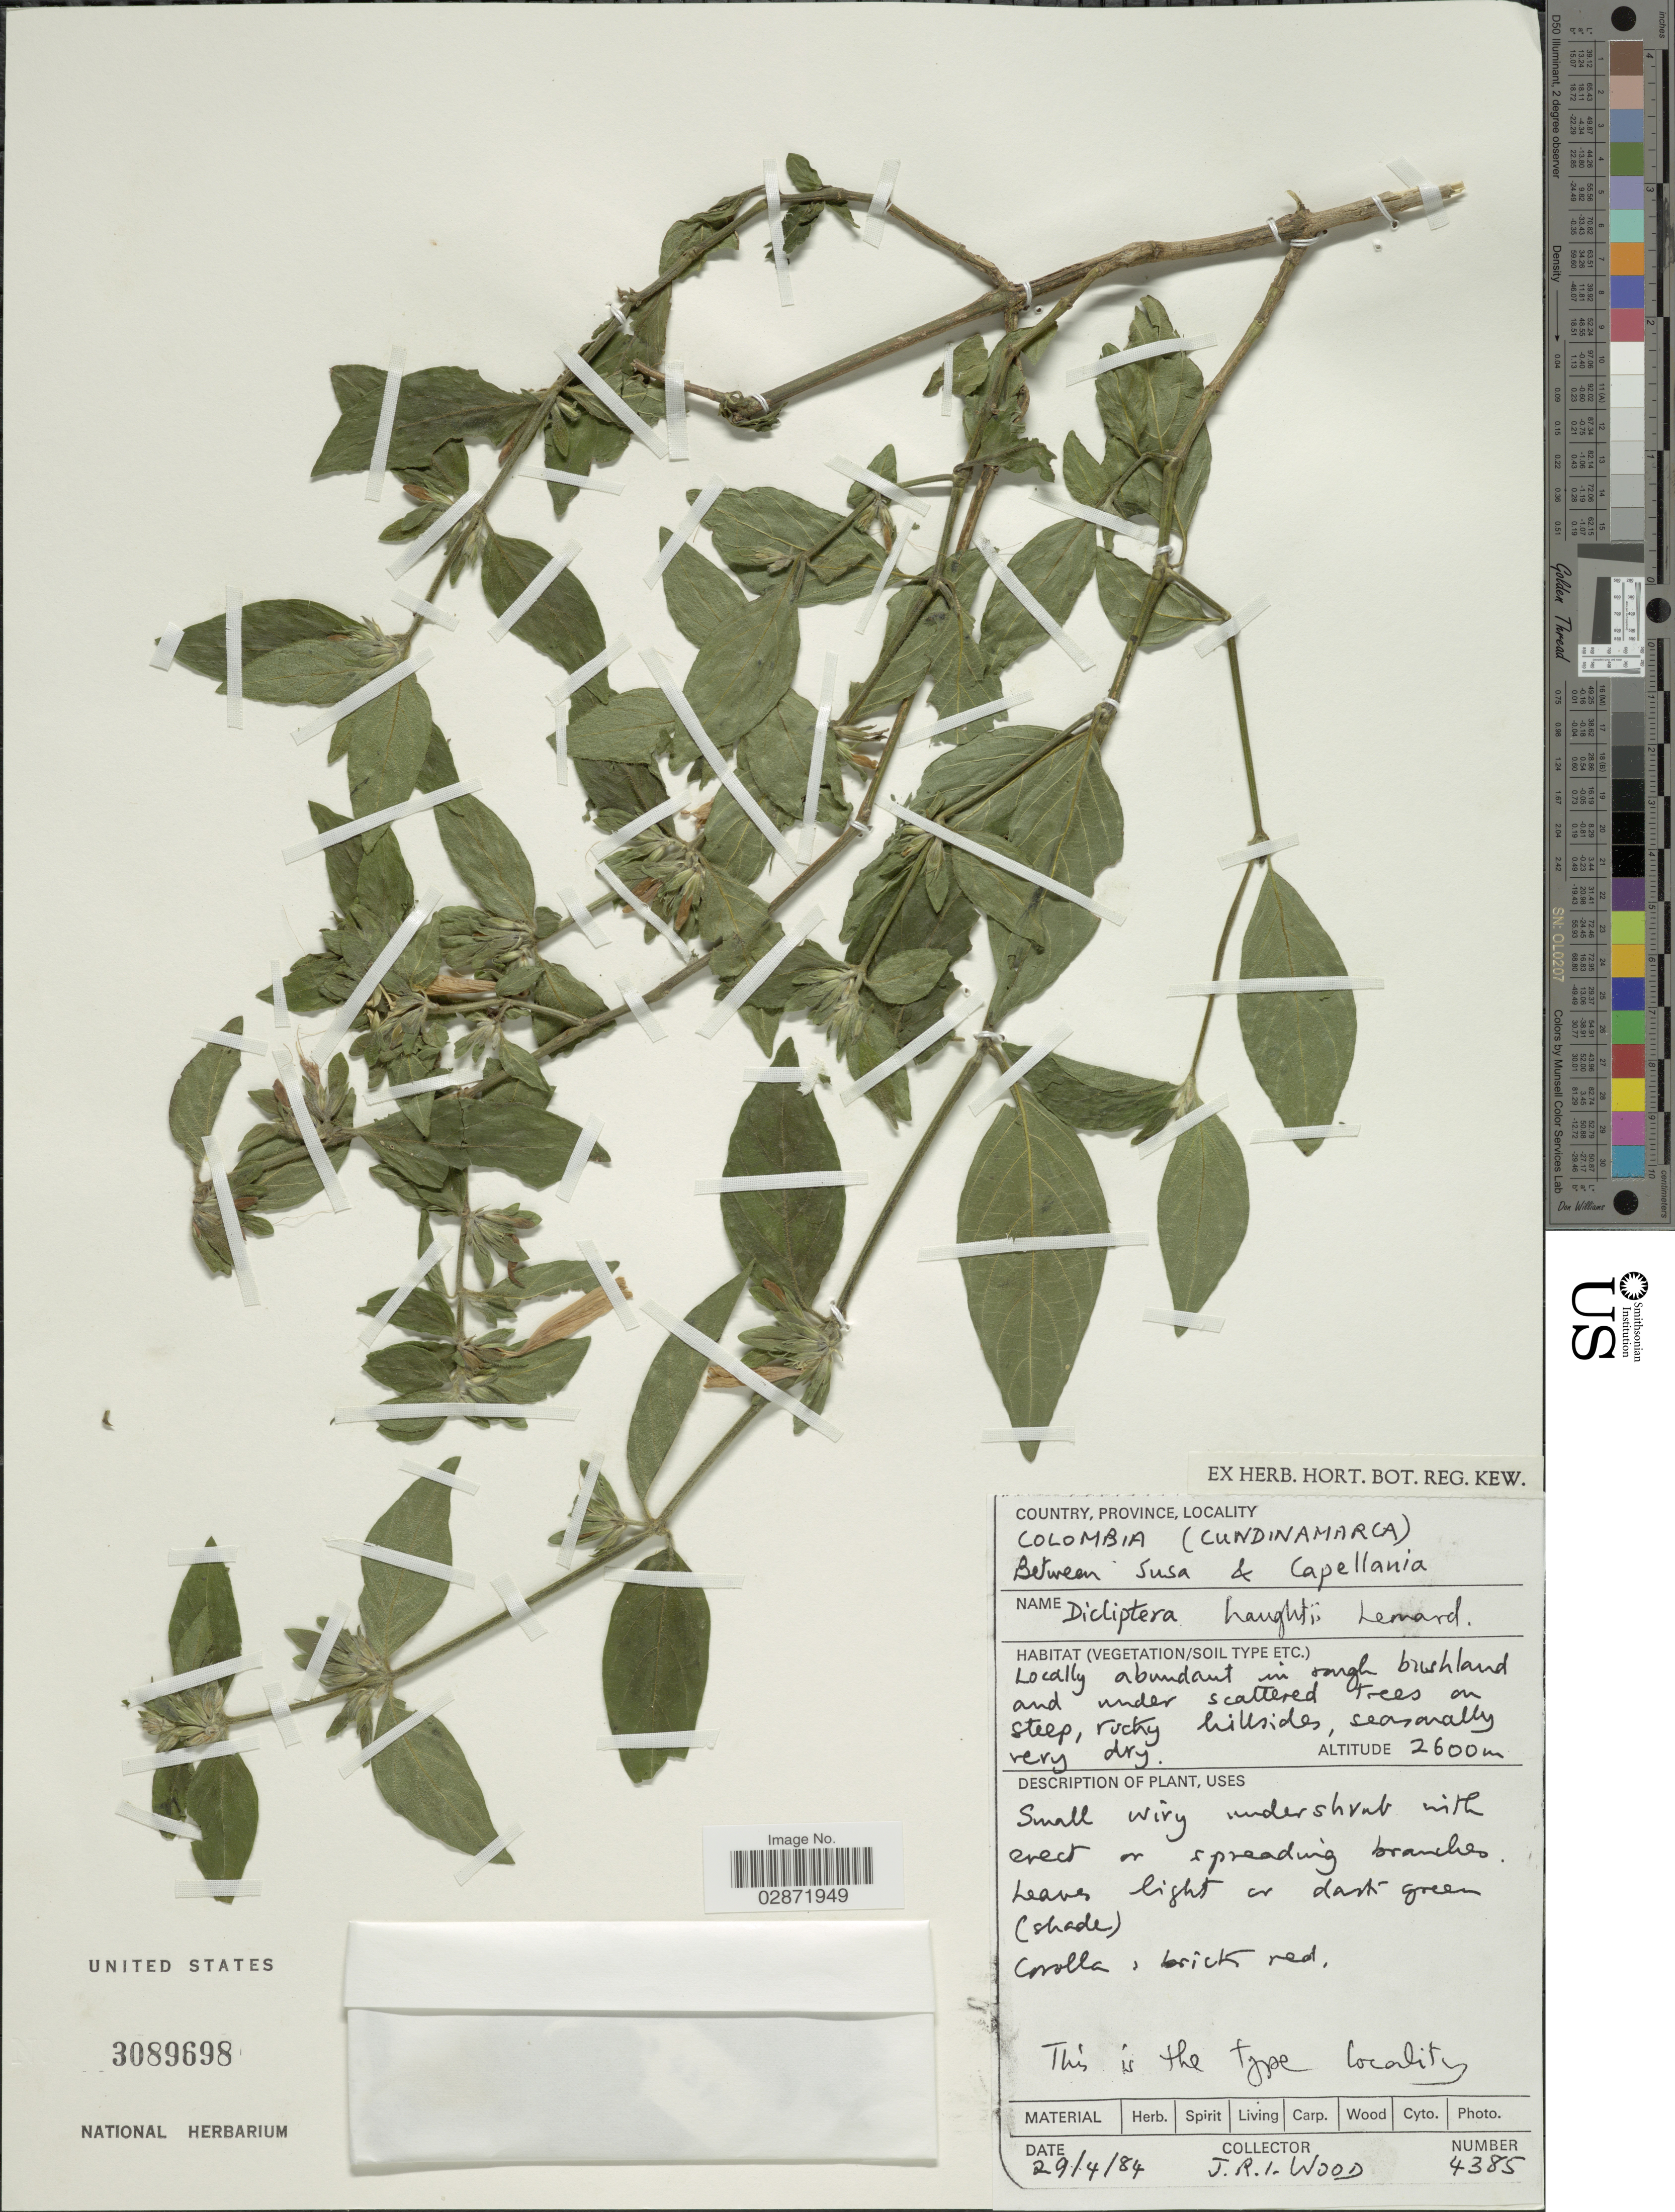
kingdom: Plantae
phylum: Tracheophyta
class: Magnoliopsida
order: Lamiales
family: Acanthaceae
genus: Dicliptera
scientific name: Dicliptera haughtii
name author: Leonard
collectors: J. R. I. Wood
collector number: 4385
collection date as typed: Transcribed d/m/y: 29/4/84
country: Colombia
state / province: Cundinamarca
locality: Between Susa & Capellania.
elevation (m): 2600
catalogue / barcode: US 3089698